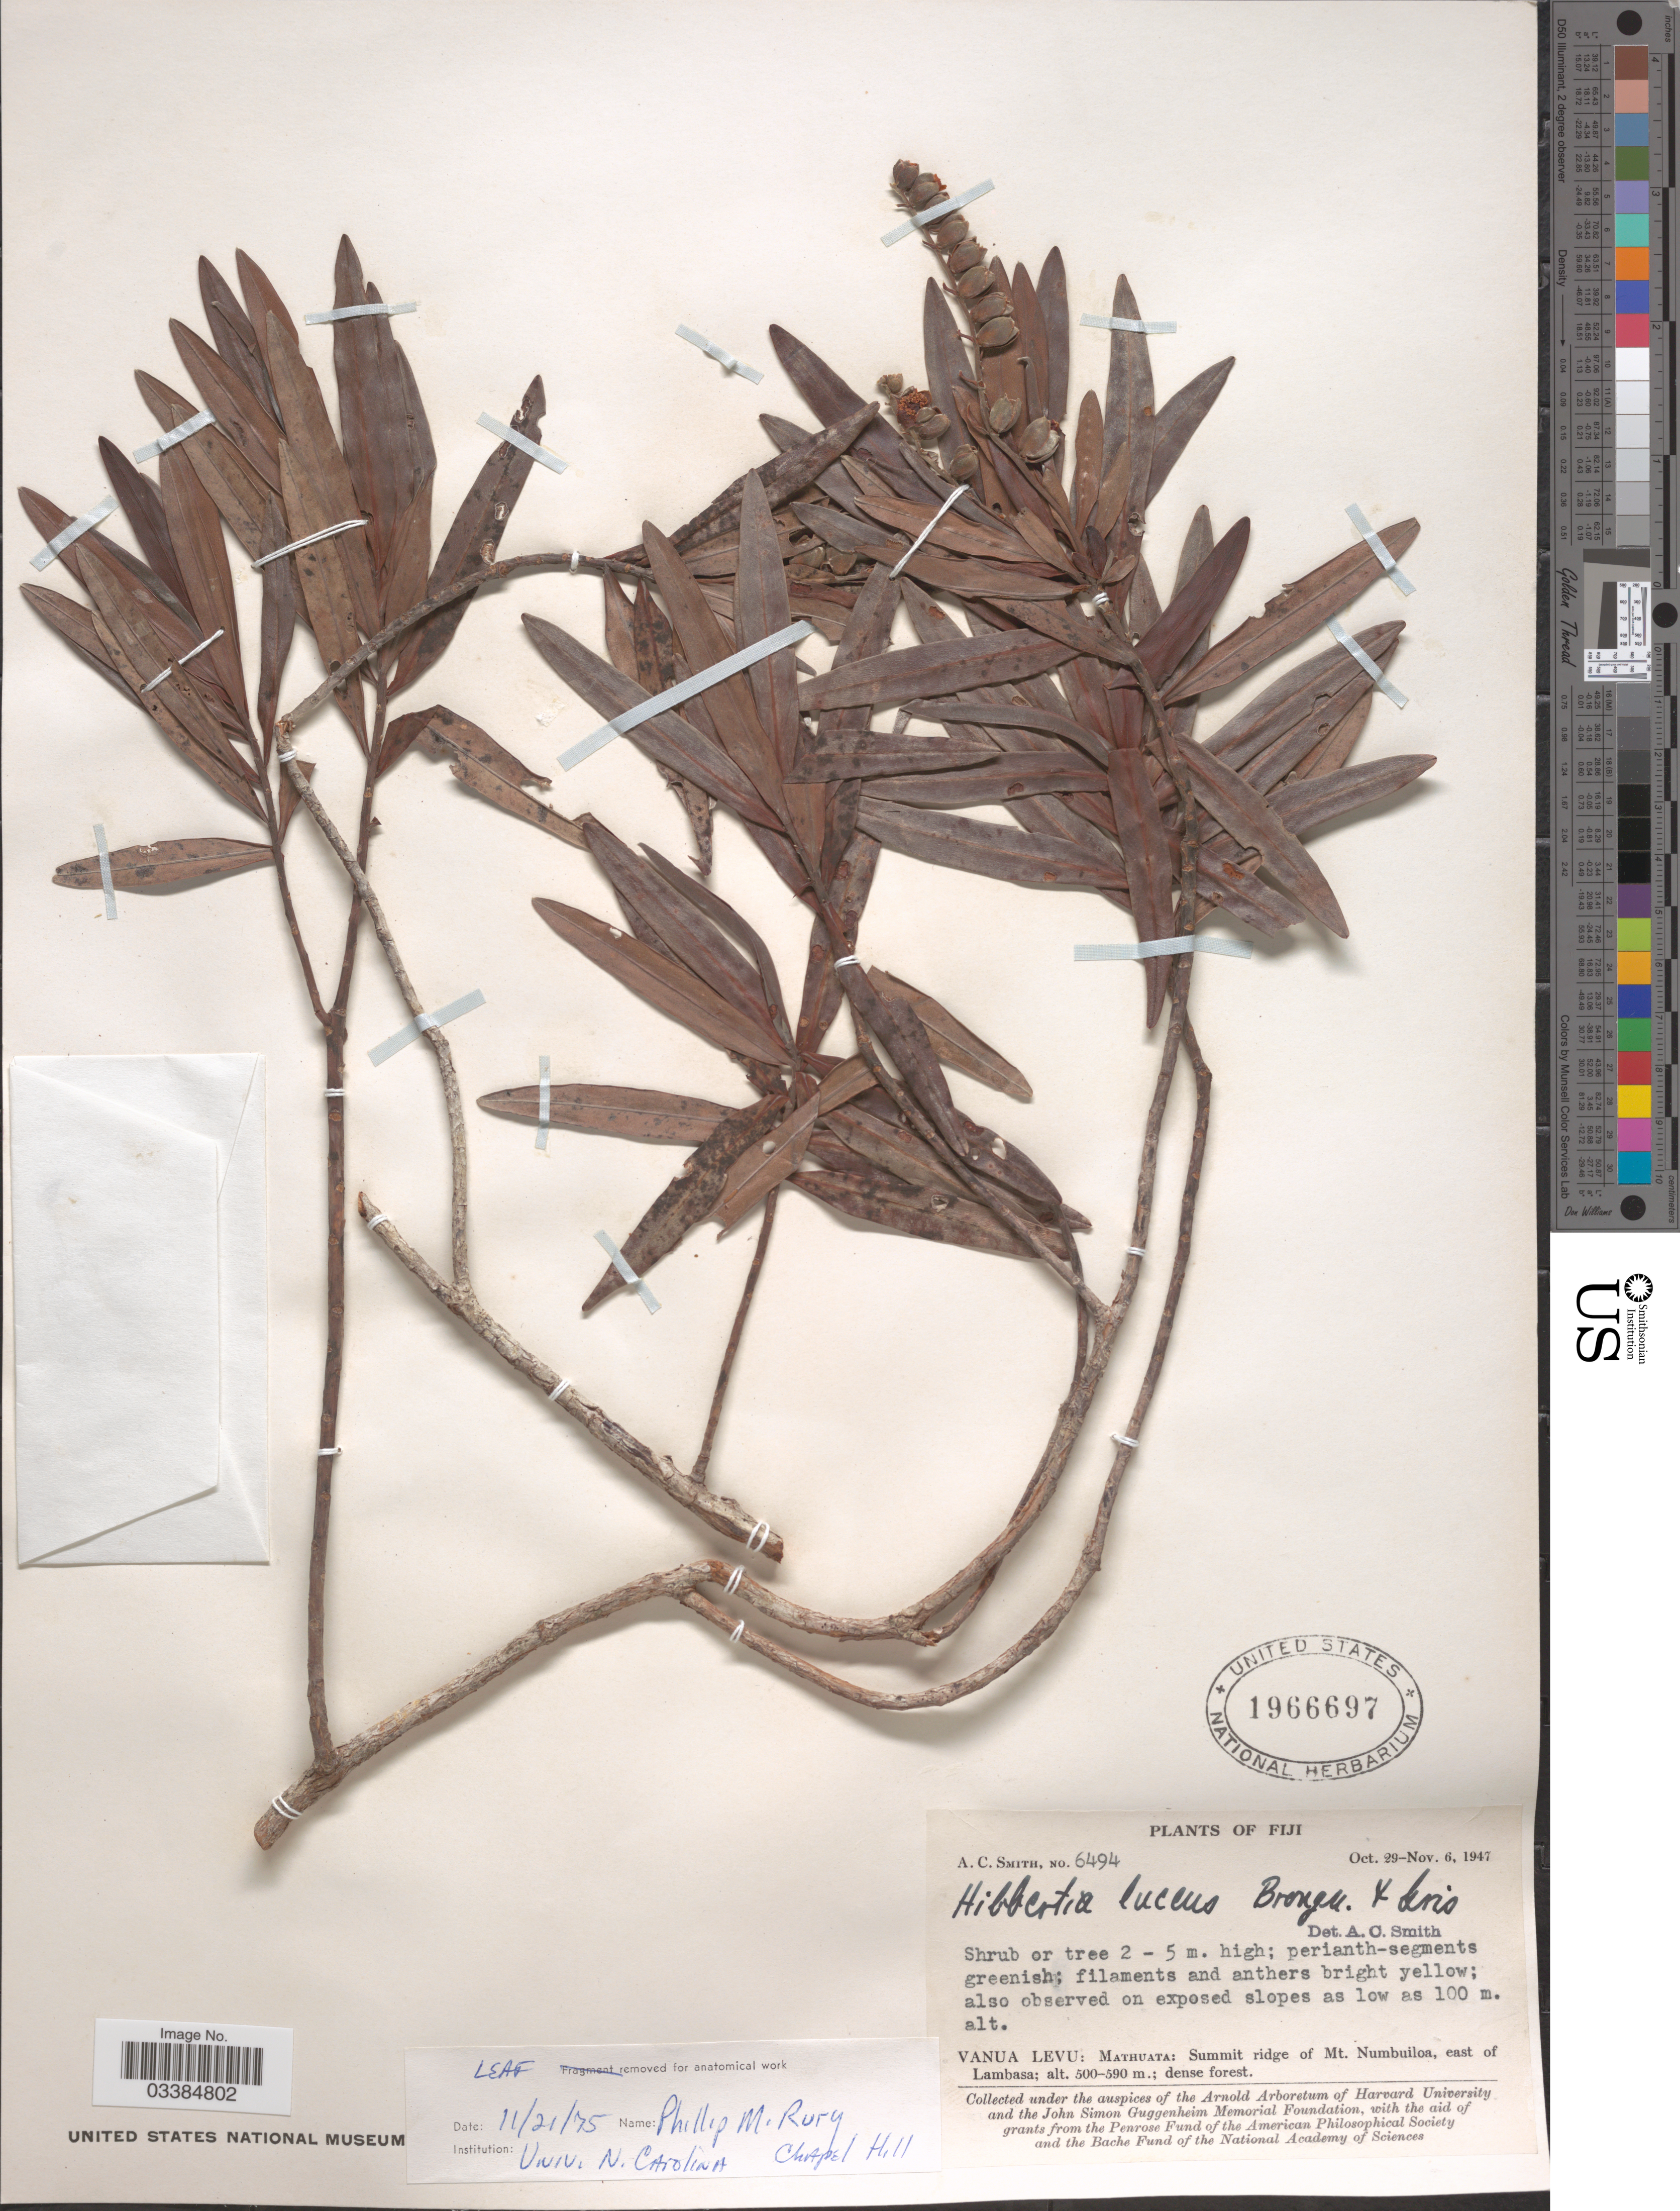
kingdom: Plantae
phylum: Tracheophyta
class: Magnoliopsida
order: Dilleniales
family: Dilleniaceae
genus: Hibbertia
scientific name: Hibbertia lucens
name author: Brongn. & Gris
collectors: A. C. Smith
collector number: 6494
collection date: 1947-10-29/1947-11-06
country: Fiji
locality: Vanua Levu: Mathuata: Summit ridge of Mt. Numbuiloa, east of Lambasa.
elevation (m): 500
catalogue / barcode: US 1966697